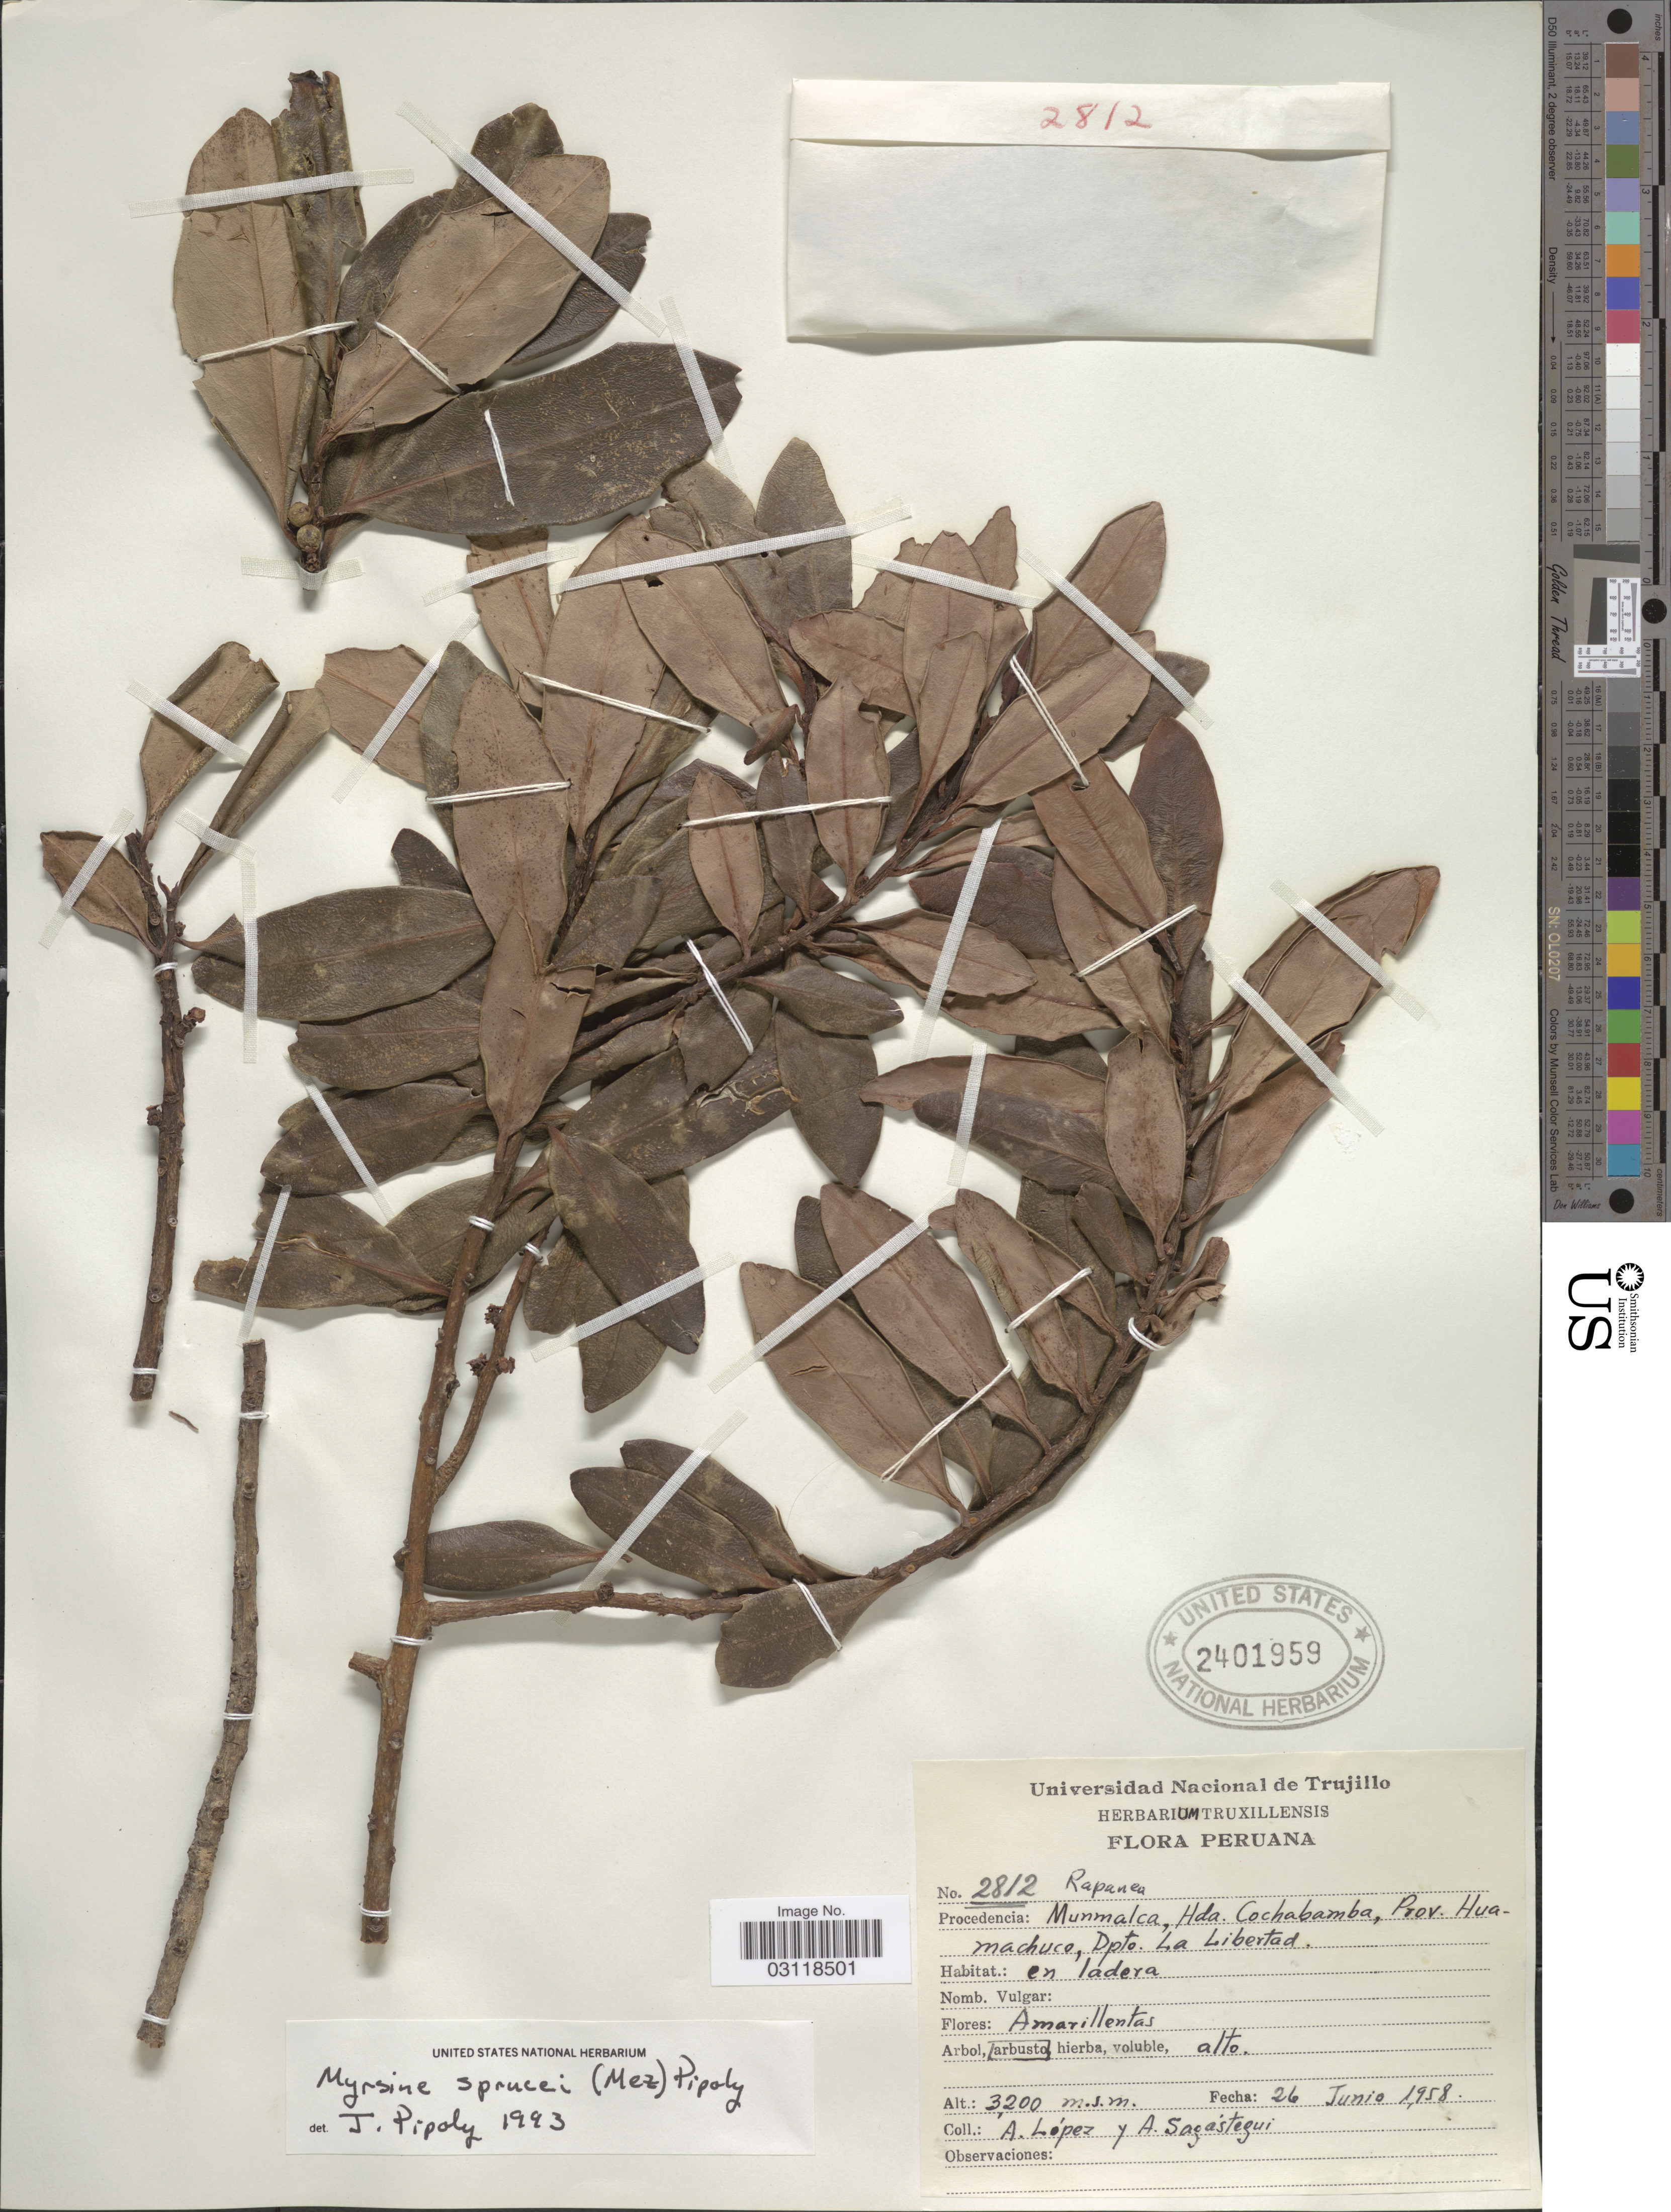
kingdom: Plantae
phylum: Tracheophyta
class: Magnoliopsida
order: Ericales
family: Primulaceae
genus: Rapanea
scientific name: Rapanea sprucei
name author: Rusby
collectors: A. López & A. Sagastegui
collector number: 2812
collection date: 1958-06-26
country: Bolivia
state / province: Cochabamba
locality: Munmalca, Hda. Cochabamba, Prov. Huamachuco, Dpto. La Libertad.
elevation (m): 3200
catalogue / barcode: US 2401959